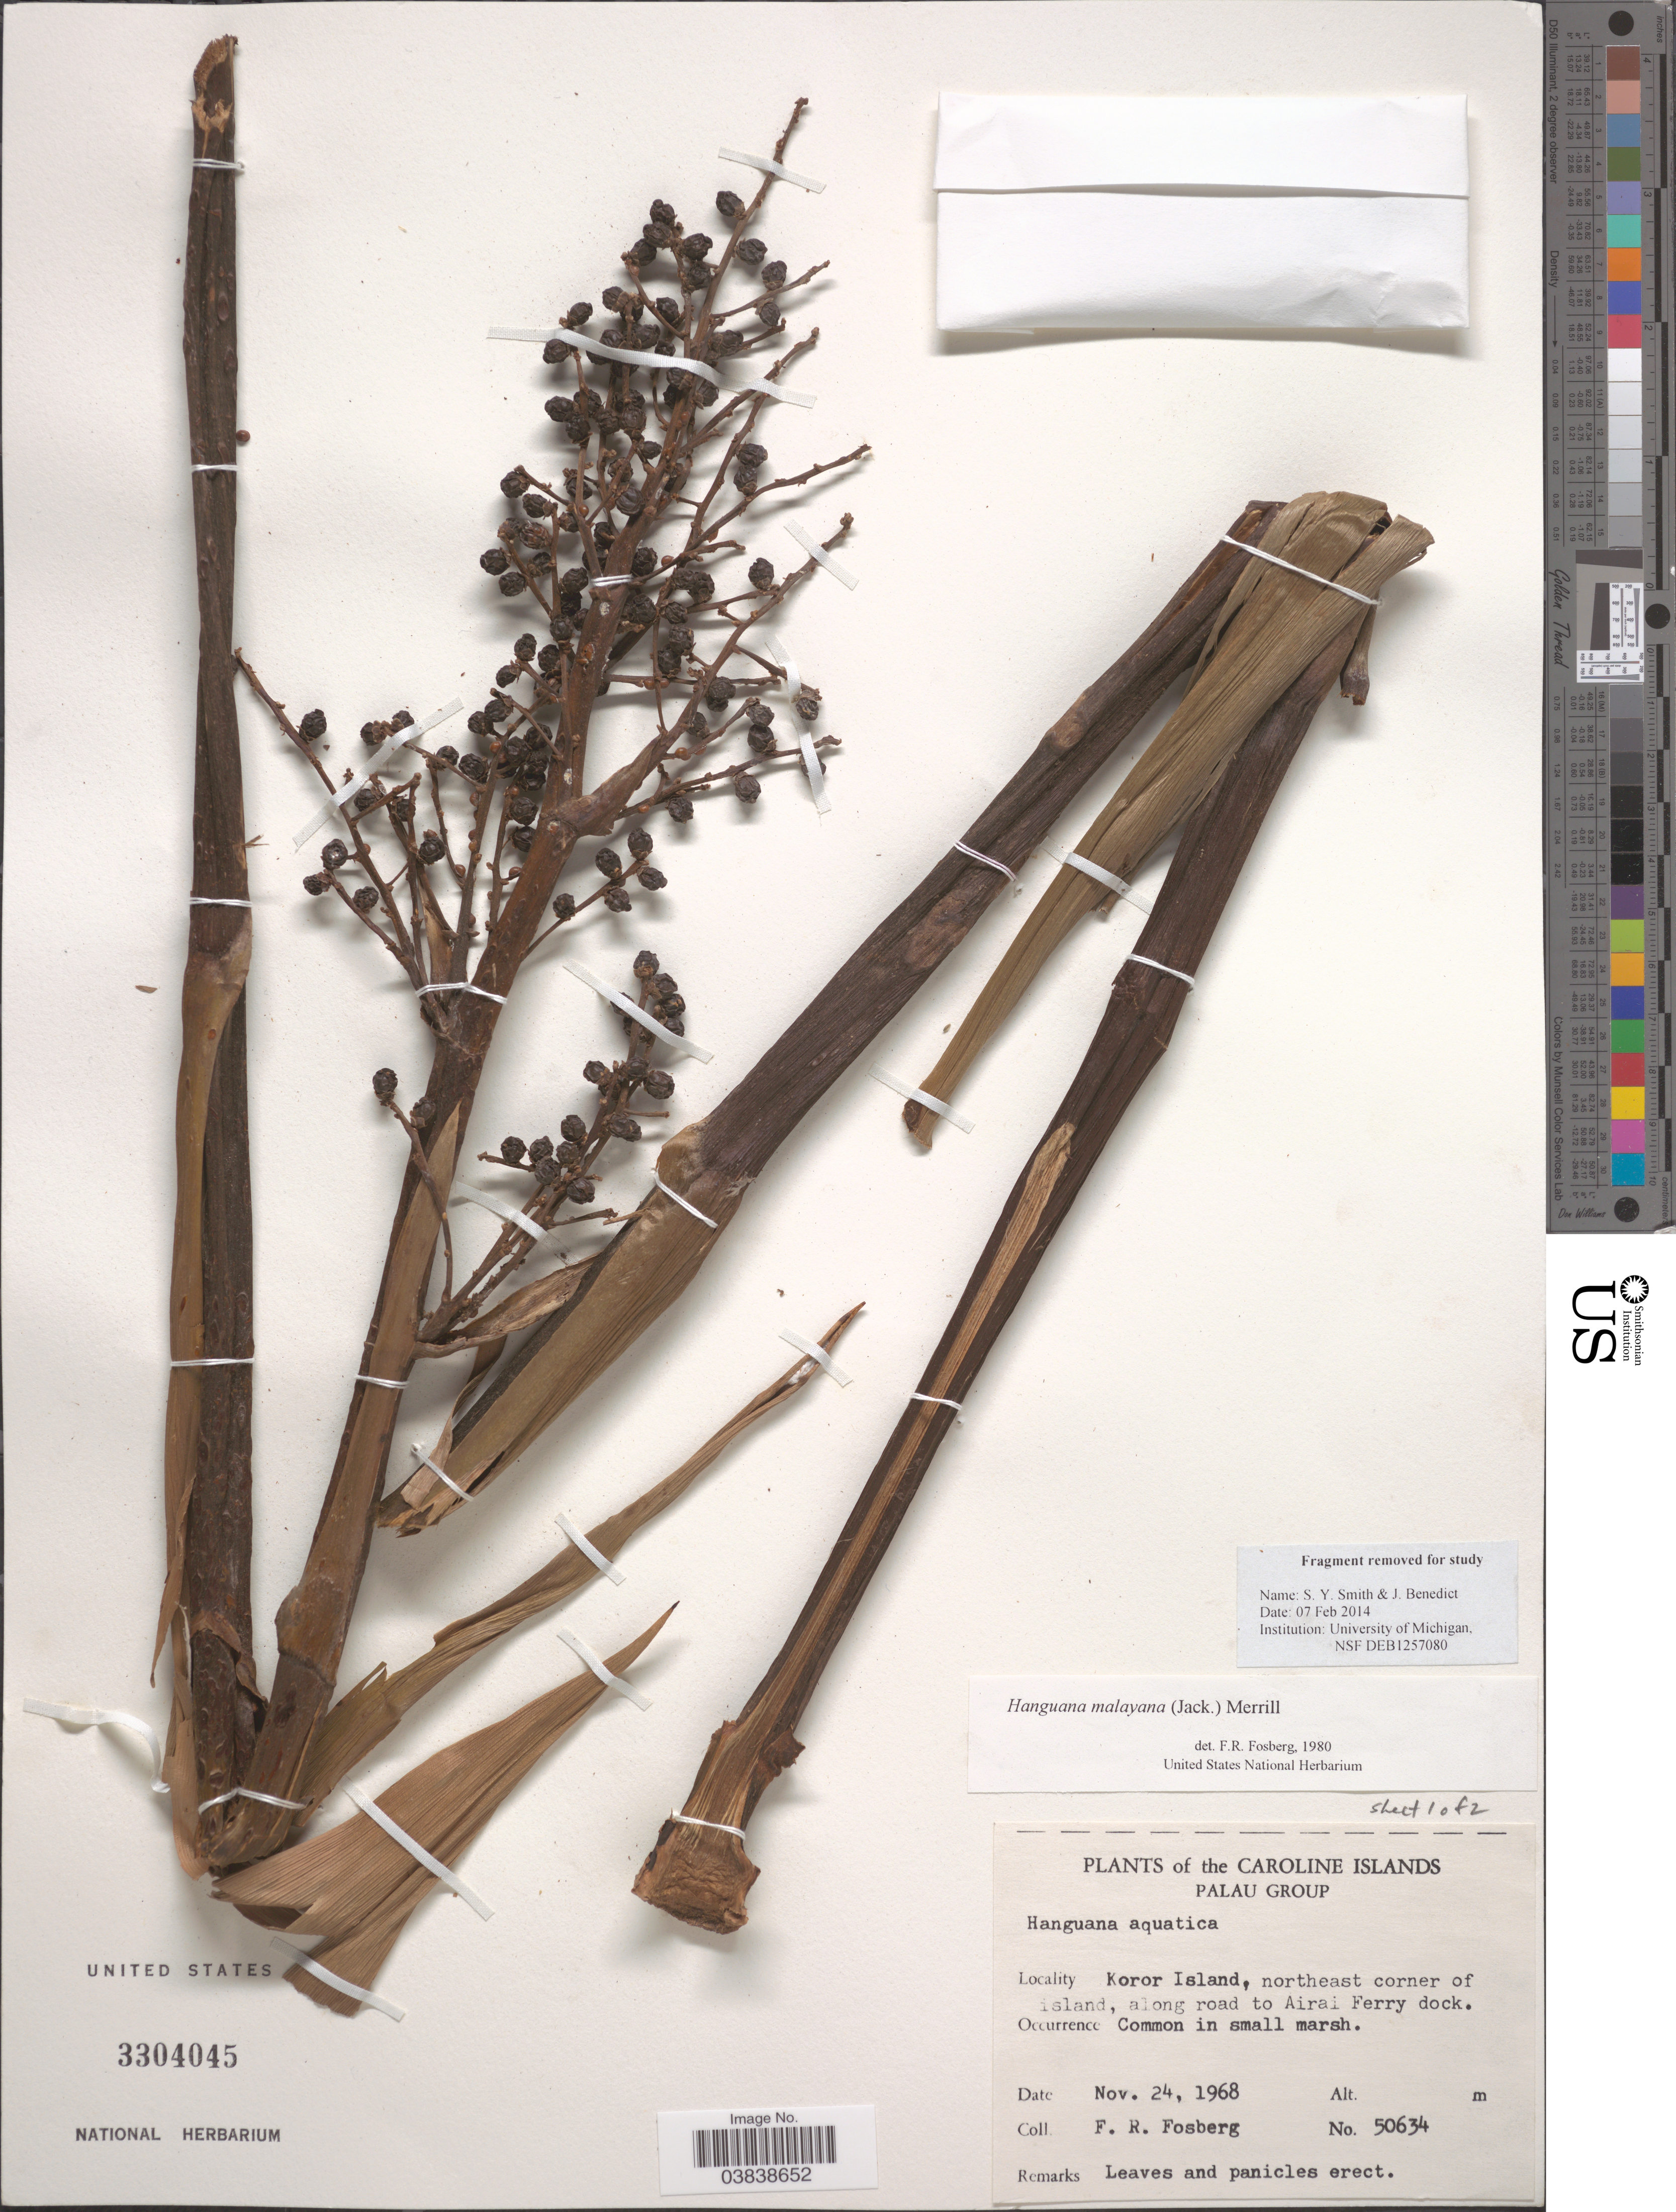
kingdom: Plantae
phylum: Tracheophyta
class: Liliopsida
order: Commelinales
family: Hanguanaceae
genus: Hanguana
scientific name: Hanguana malayana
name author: (Jack) Merr.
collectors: F. R. Fosberg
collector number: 50634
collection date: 1968-11-24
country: Palau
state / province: Koror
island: Oreor [Koror]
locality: Caroline Islands. Palau Group. Koror Island, northeast corner of island, along road to Airai Ferry dock.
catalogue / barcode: US 3304045